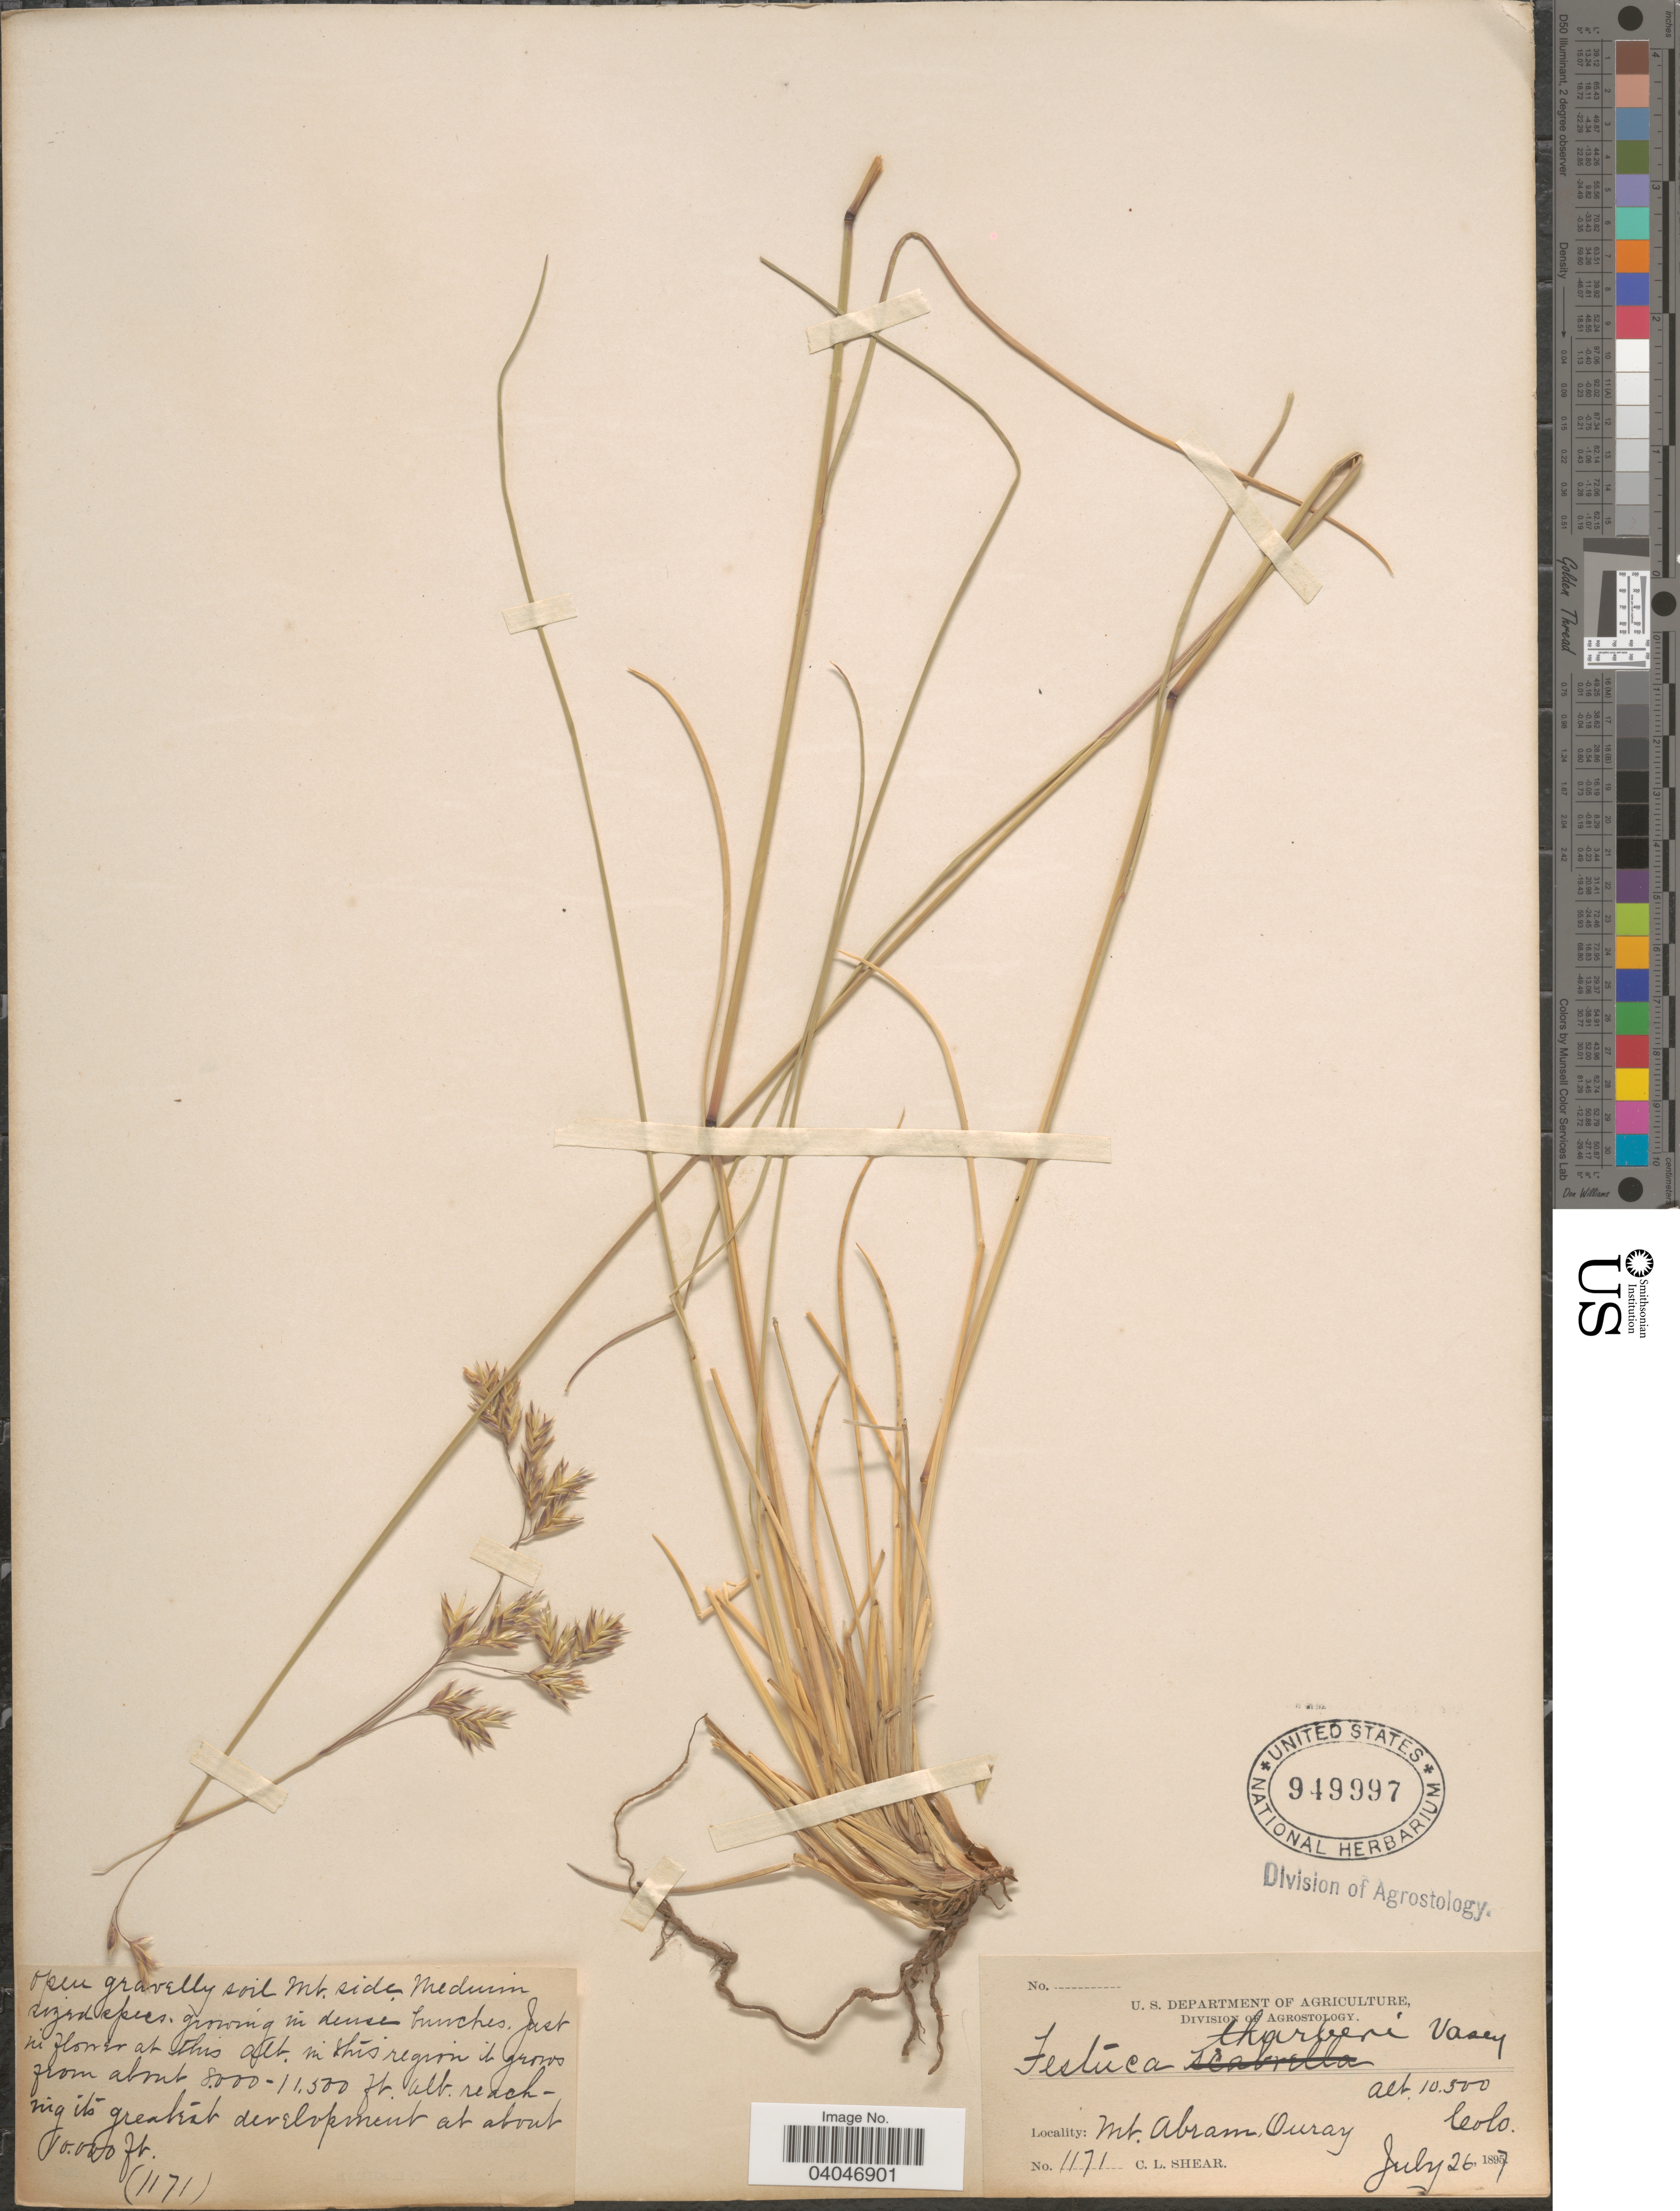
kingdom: Plantae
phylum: Tracheophyta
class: Liliopsida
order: Poales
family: Poaceae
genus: Festuca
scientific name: Festuca thurberi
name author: Vasey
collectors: C. L. Shear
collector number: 1171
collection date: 1897-07-26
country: United States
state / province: Colorado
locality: Mt. Auburn,Ouray.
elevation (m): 3200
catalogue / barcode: US 949997